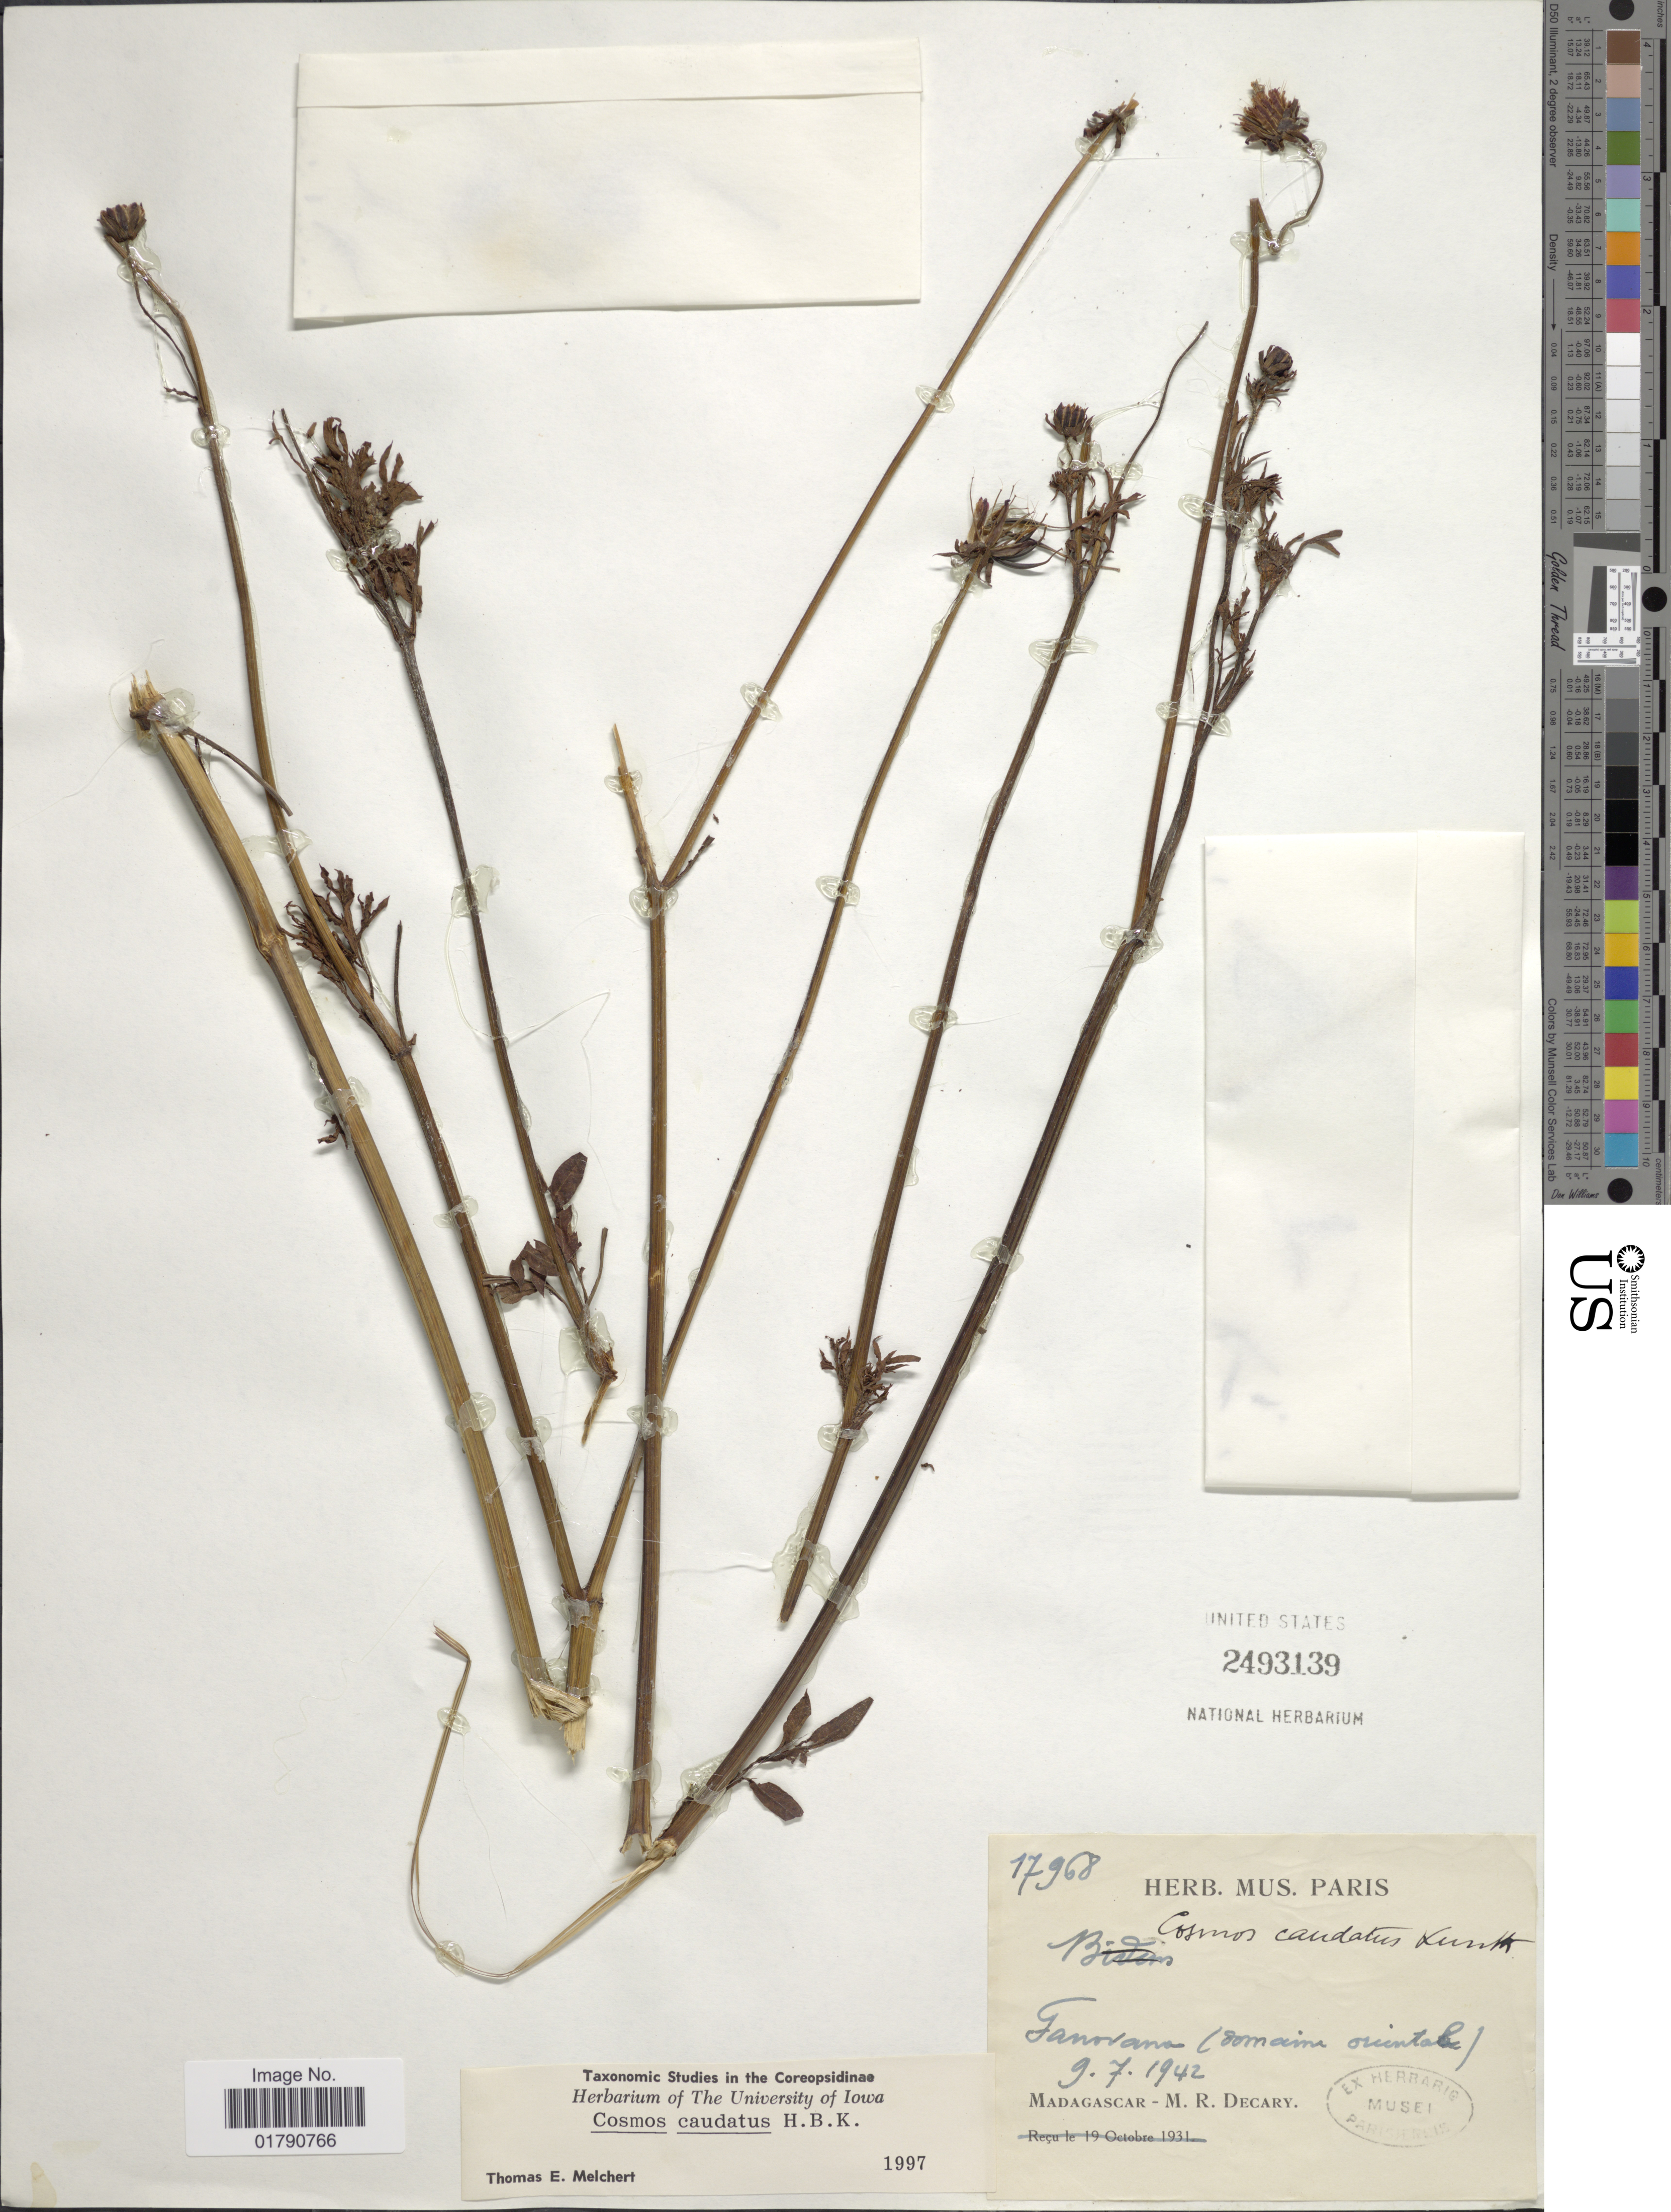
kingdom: Plantae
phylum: Tracheophyta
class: Magnoliopsida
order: Asterales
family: Asteraceae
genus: Cosmos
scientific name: Cosmos caudatus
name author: Kunth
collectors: R. Decary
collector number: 17968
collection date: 1942-07-09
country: Madagascar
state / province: Alaotra Mangoro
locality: Fanovana (domaine orientale) [eastern area]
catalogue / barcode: US 2493139